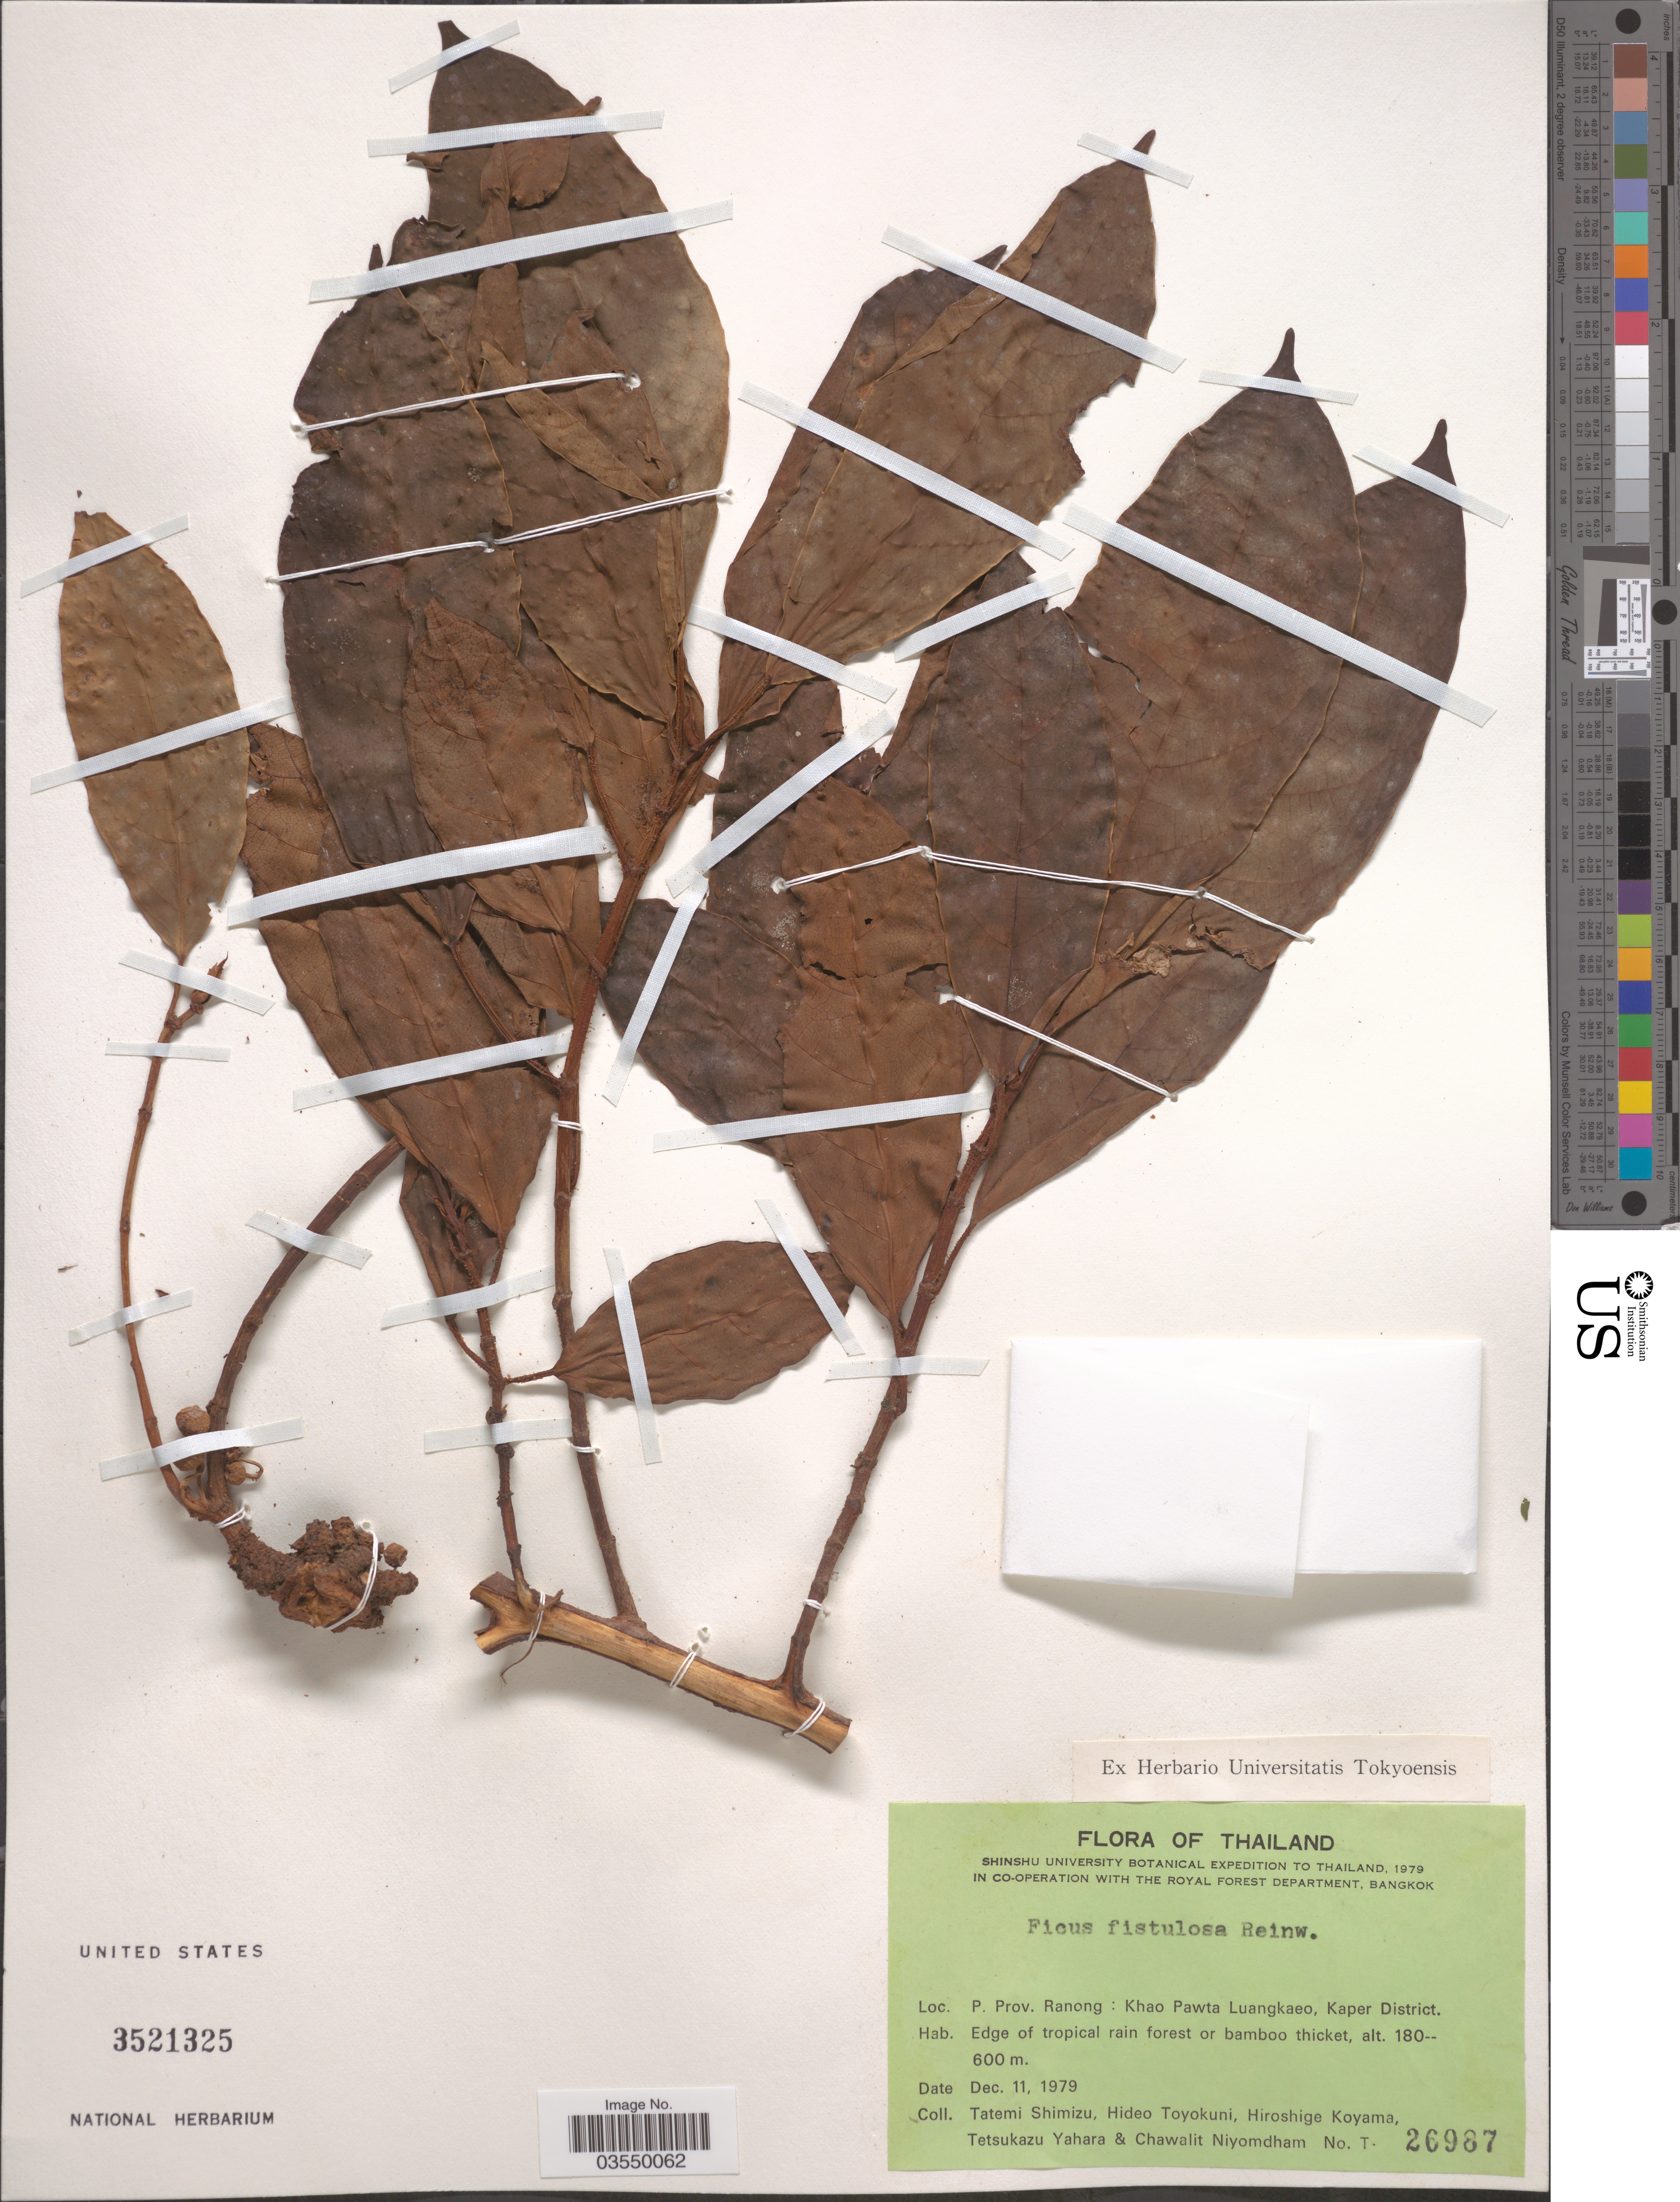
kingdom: Plantae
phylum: Tracheophyta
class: Magnoliopsida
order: Rosales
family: Moraceae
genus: Ficus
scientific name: Ficus fistulosa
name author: Reinw. ex Blume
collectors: T. Shimizu, H. Toyokuni, H. Koyama, T. Yahara & C. Niyomdham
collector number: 26987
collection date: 1979-12-11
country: Thailand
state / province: Ranong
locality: Khao Pawta Luangkaeo, Kaper District.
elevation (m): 180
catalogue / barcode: US 3521325